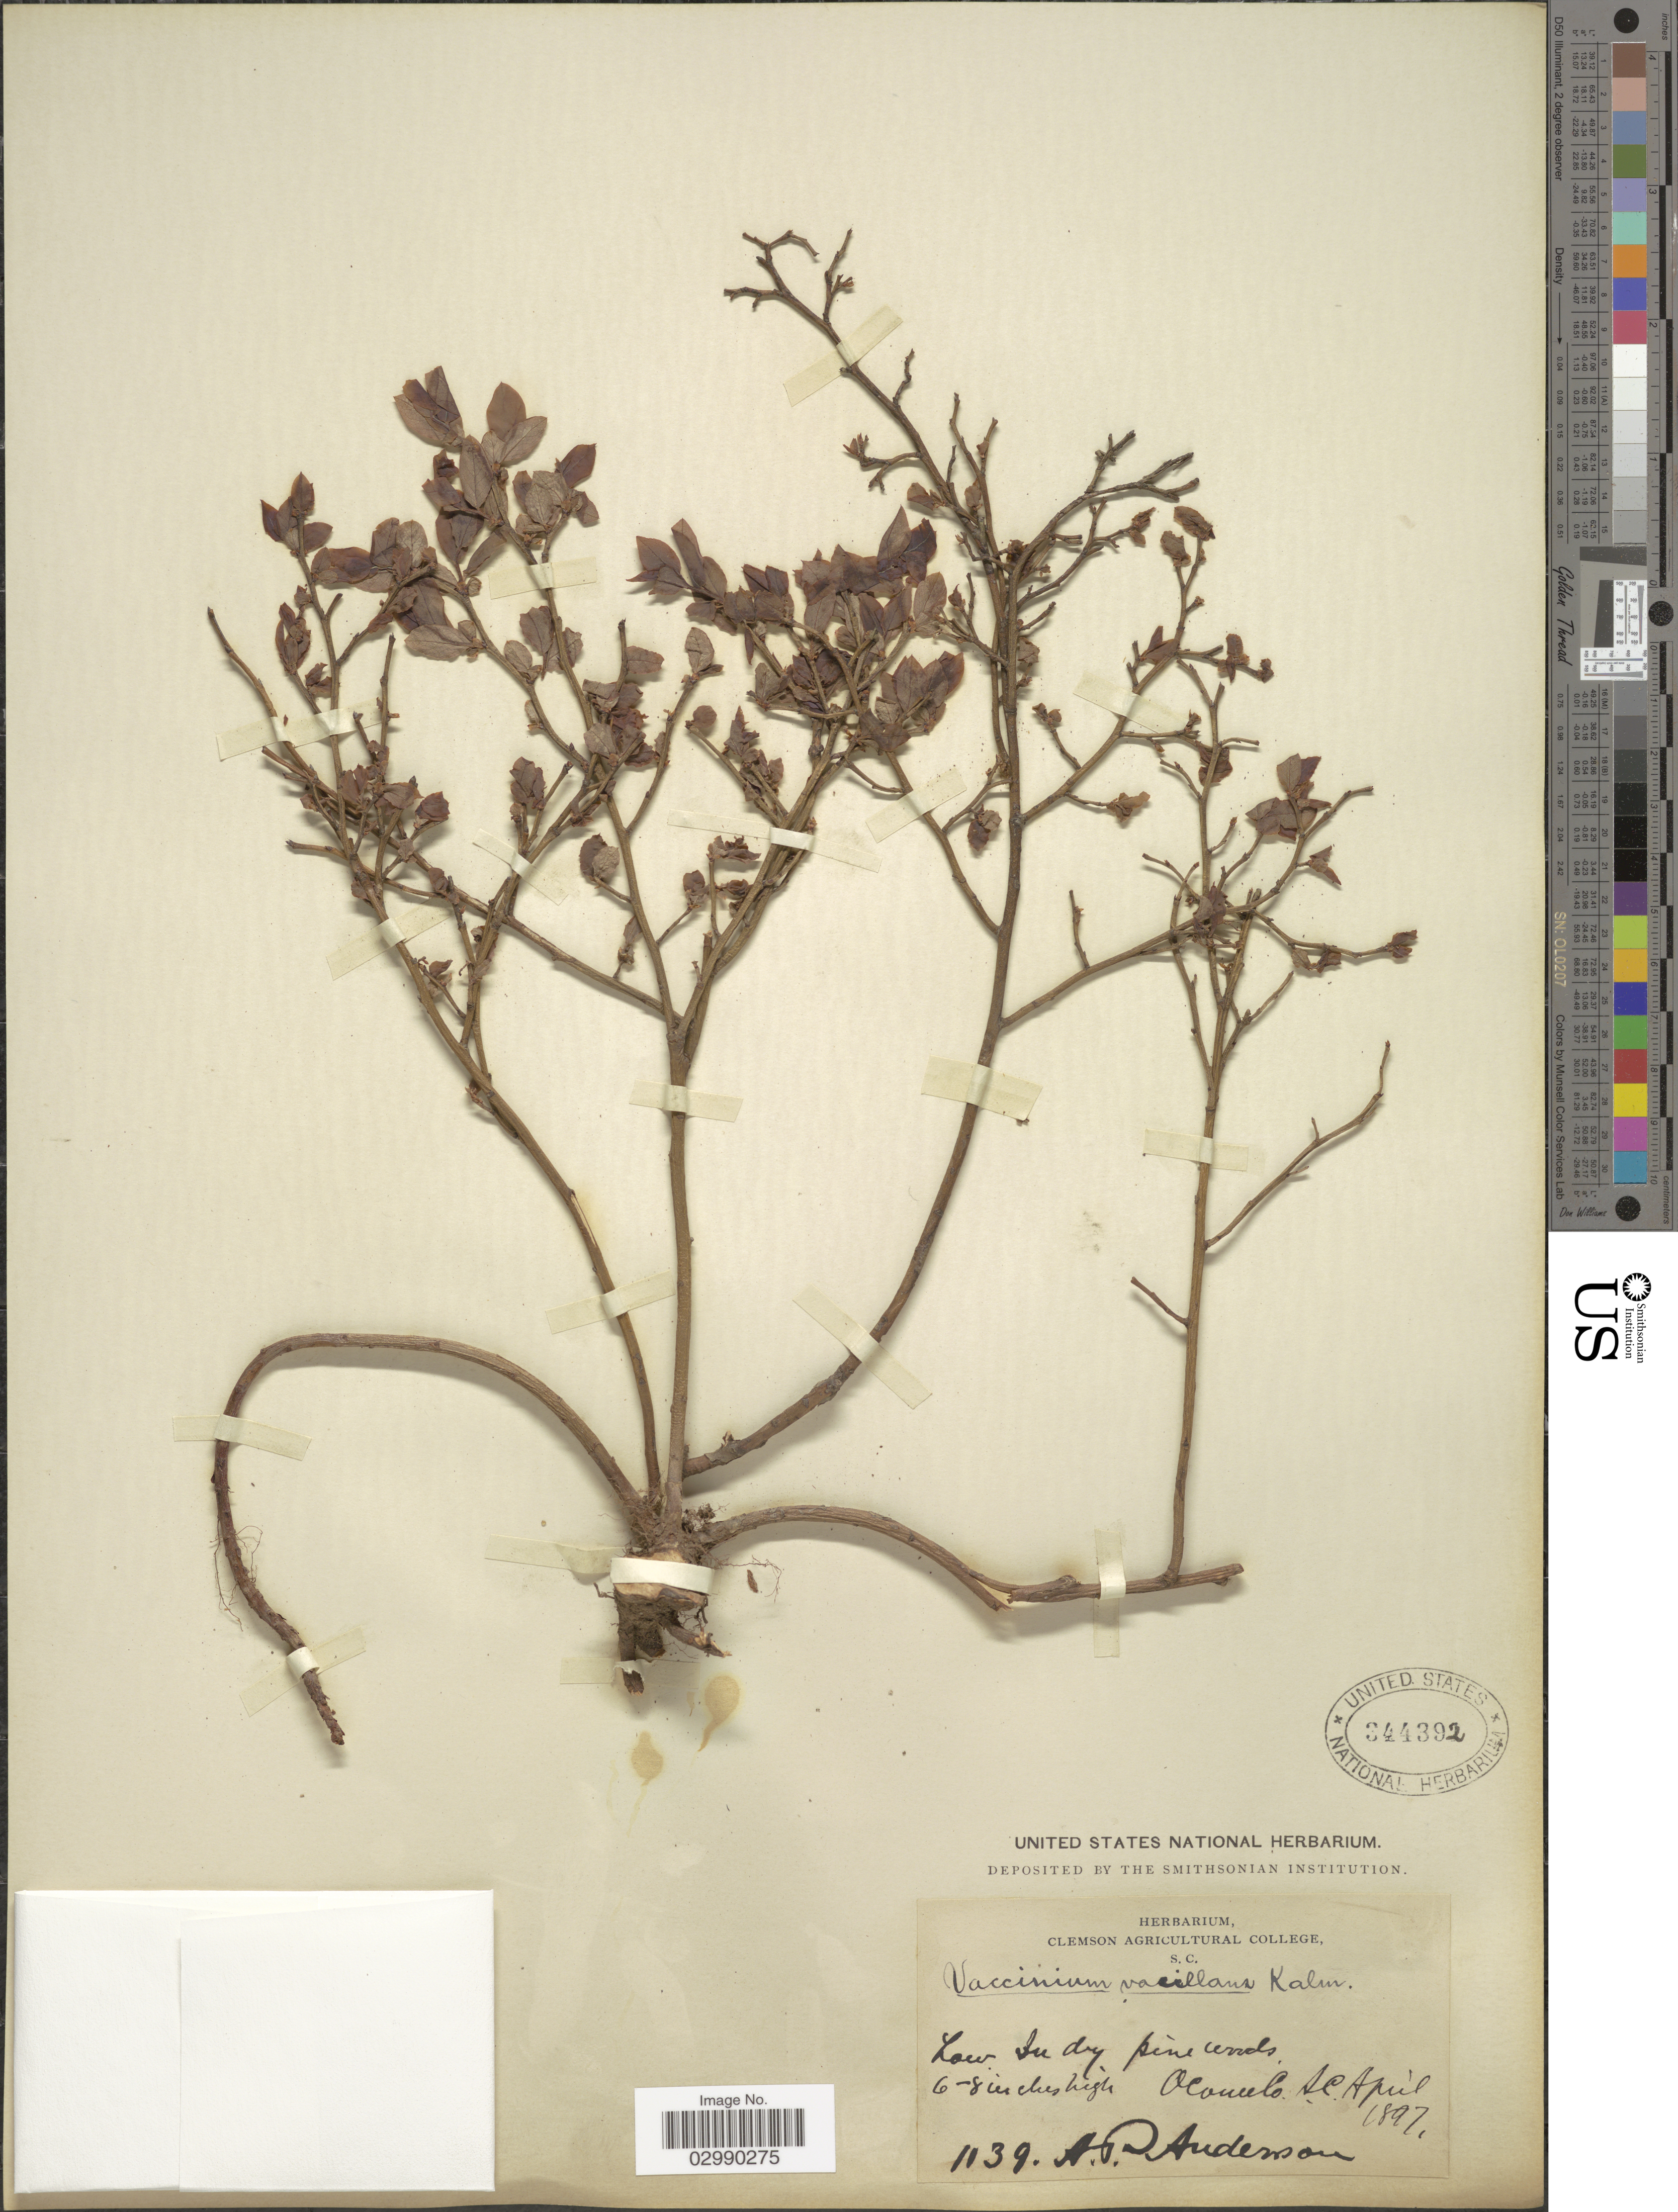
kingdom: Plantae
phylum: Tracheophyta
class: Magnoliopsida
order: Ericales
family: Ericaceae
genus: Vaccinium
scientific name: Vaccinium vacillans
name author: Kalm ex Torr.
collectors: A. P. Anderson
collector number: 1139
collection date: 1897-04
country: United States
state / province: South Carolina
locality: Oconee Co.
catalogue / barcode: US 344392